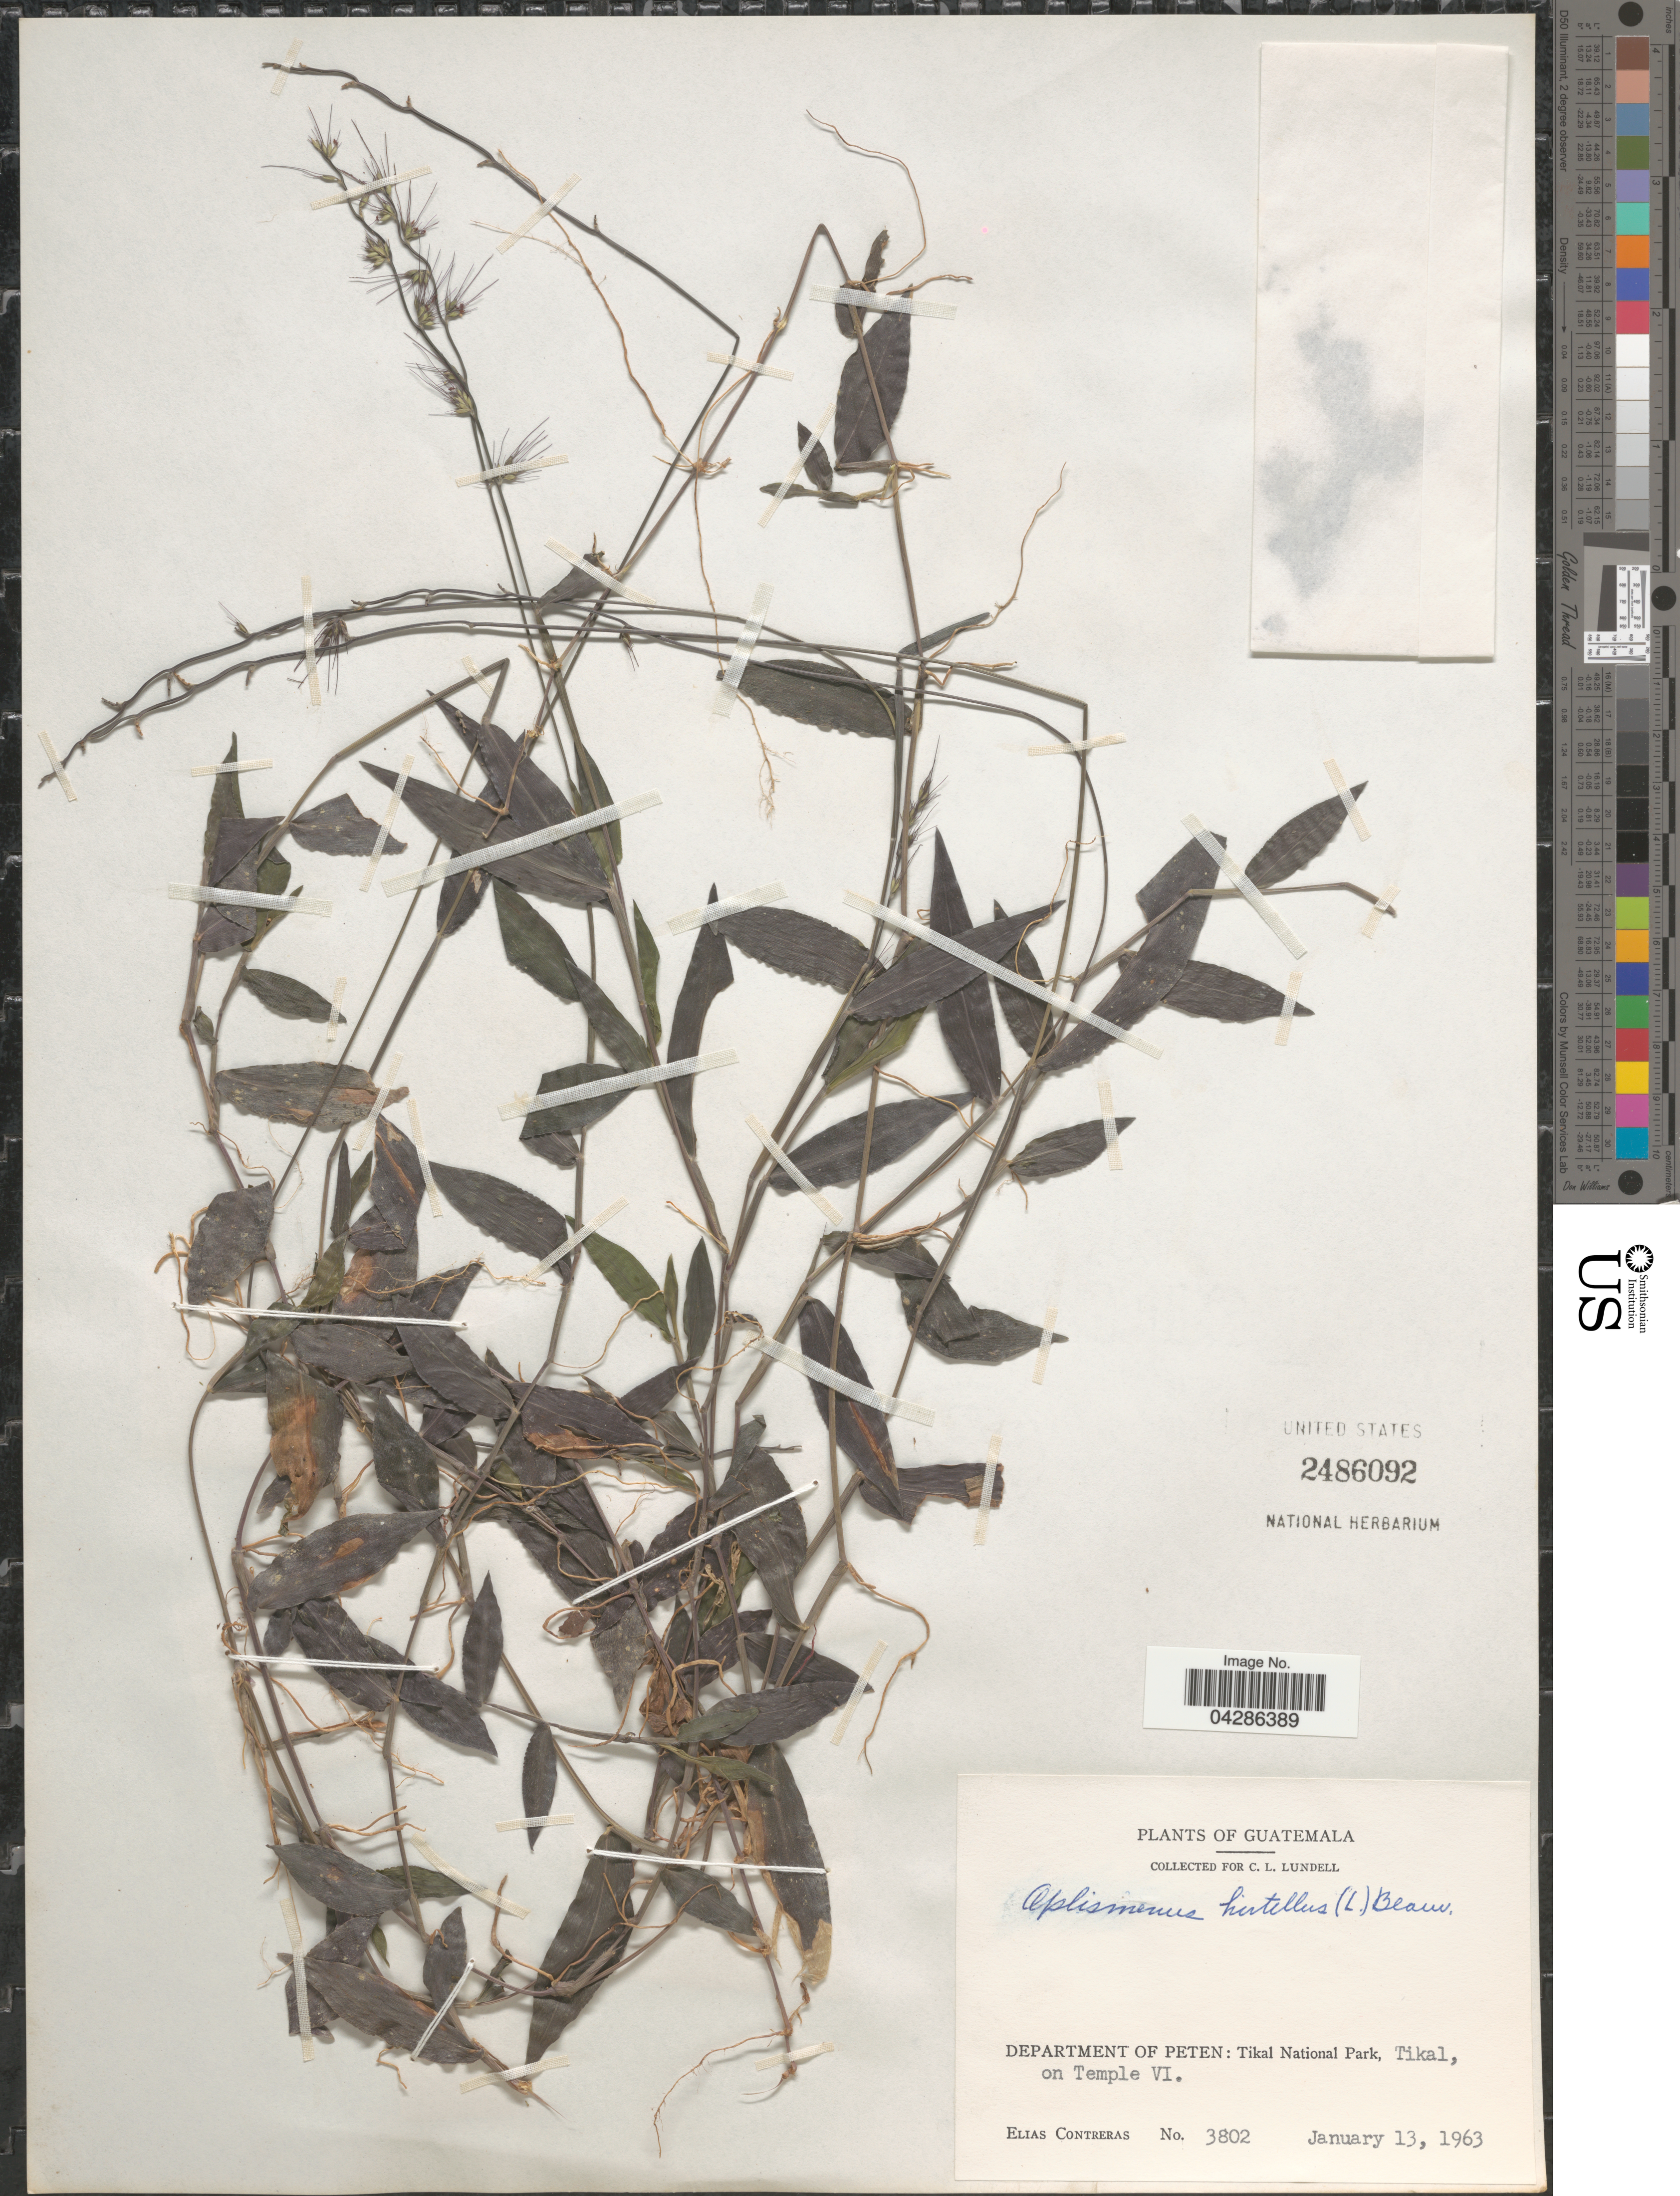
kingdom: Plantae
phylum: Tracheophyta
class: Liliopsida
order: Poales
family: Poaceae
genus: Oplismenus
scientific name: Oplismenus hirtellus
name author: (L.) P. Beauv.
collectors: E. Contreras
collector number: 3802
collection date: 1963-01-13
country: Guatemala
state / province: El Peten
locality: Department Of Peten: Tikal National Park, Tikal, on Temple VI.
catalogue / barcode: US 2486092